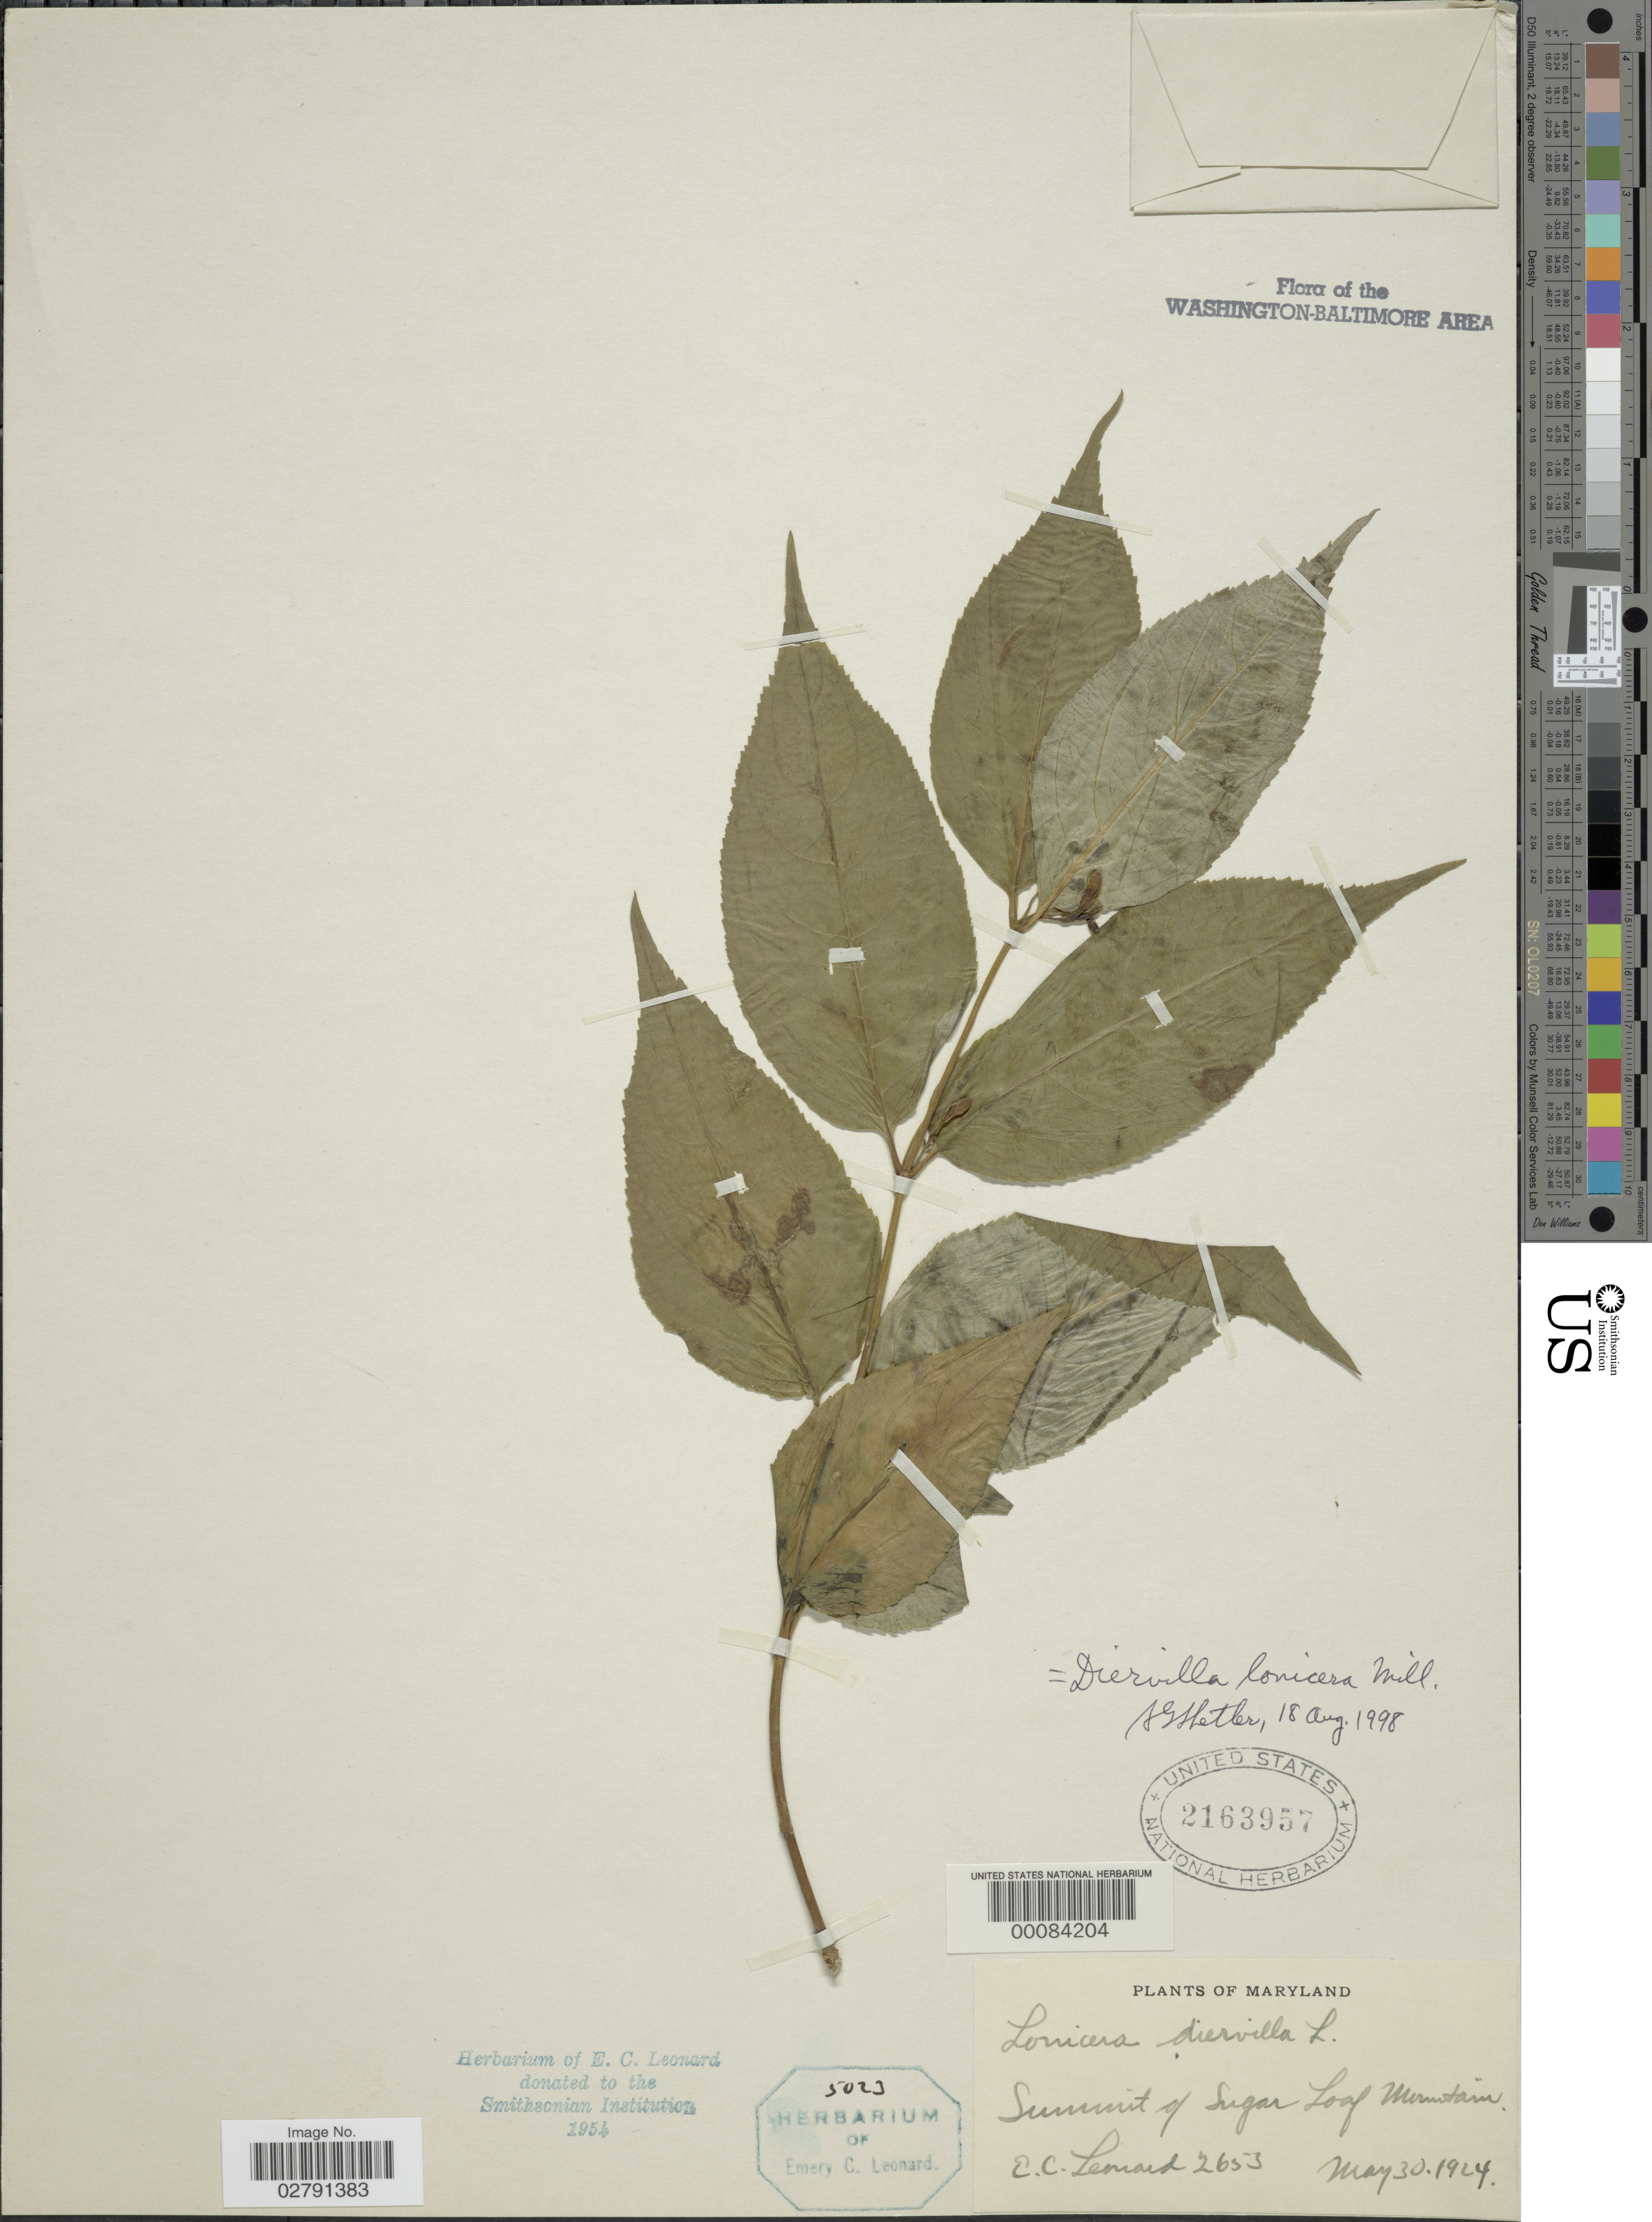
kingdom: Plantae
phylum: Tracheophyta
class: Magnoliopsida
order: Dipsacales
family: Caprifoliaceae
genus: Diervilla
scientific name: Diervilla lonicera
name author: Mill.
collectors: E. C. Leonard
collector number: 2653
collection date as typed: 30 May 1924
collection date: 1924-05-30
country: United States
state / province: Maryland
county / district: Frederick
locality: Sugar Loaf Mountain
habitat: Summit of mountain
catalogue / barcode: US 2163957